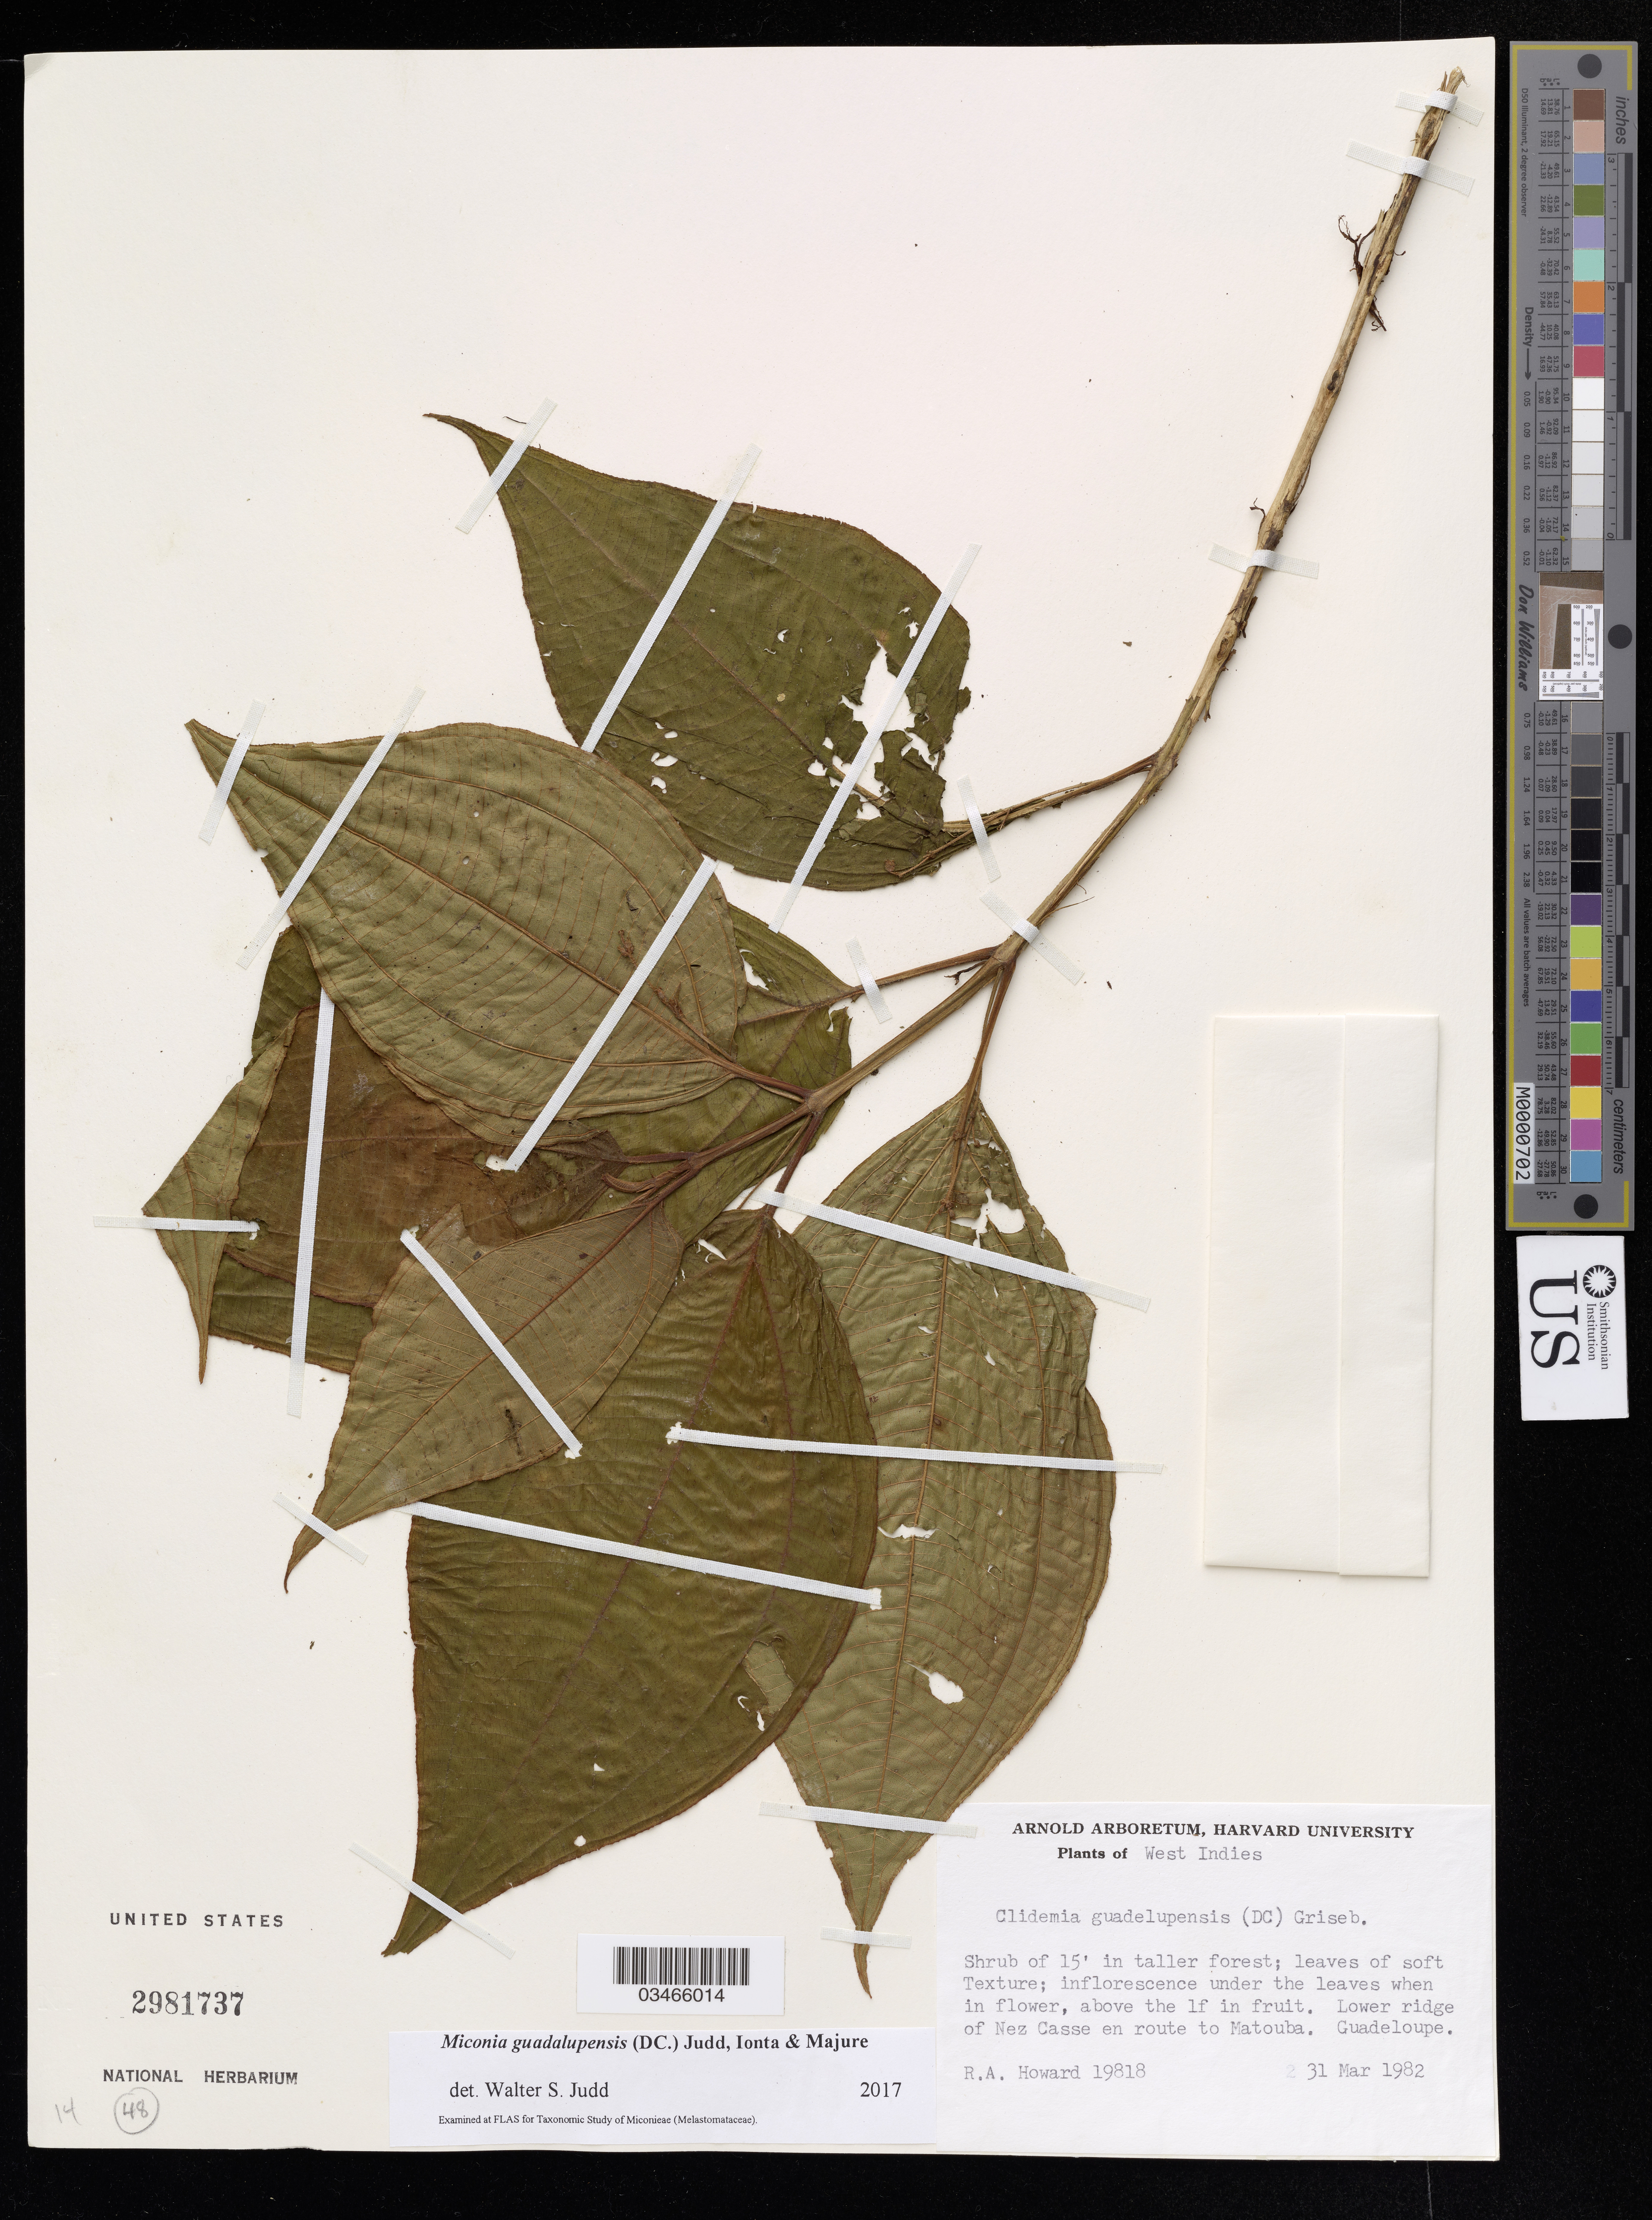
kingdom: Plantae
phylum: Tracheophyta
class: Magnoliopsida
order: Myrtales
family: Melastomataceae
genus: Miconia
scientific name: Miconia guadalupensis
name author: (DC.) Judd et al.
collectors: R. A. Howard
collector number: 19818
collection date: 1982-03-31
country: Guadeloupe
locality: Lower ridge of Nez Casse en route to Matouba.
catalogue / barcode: US 2981737